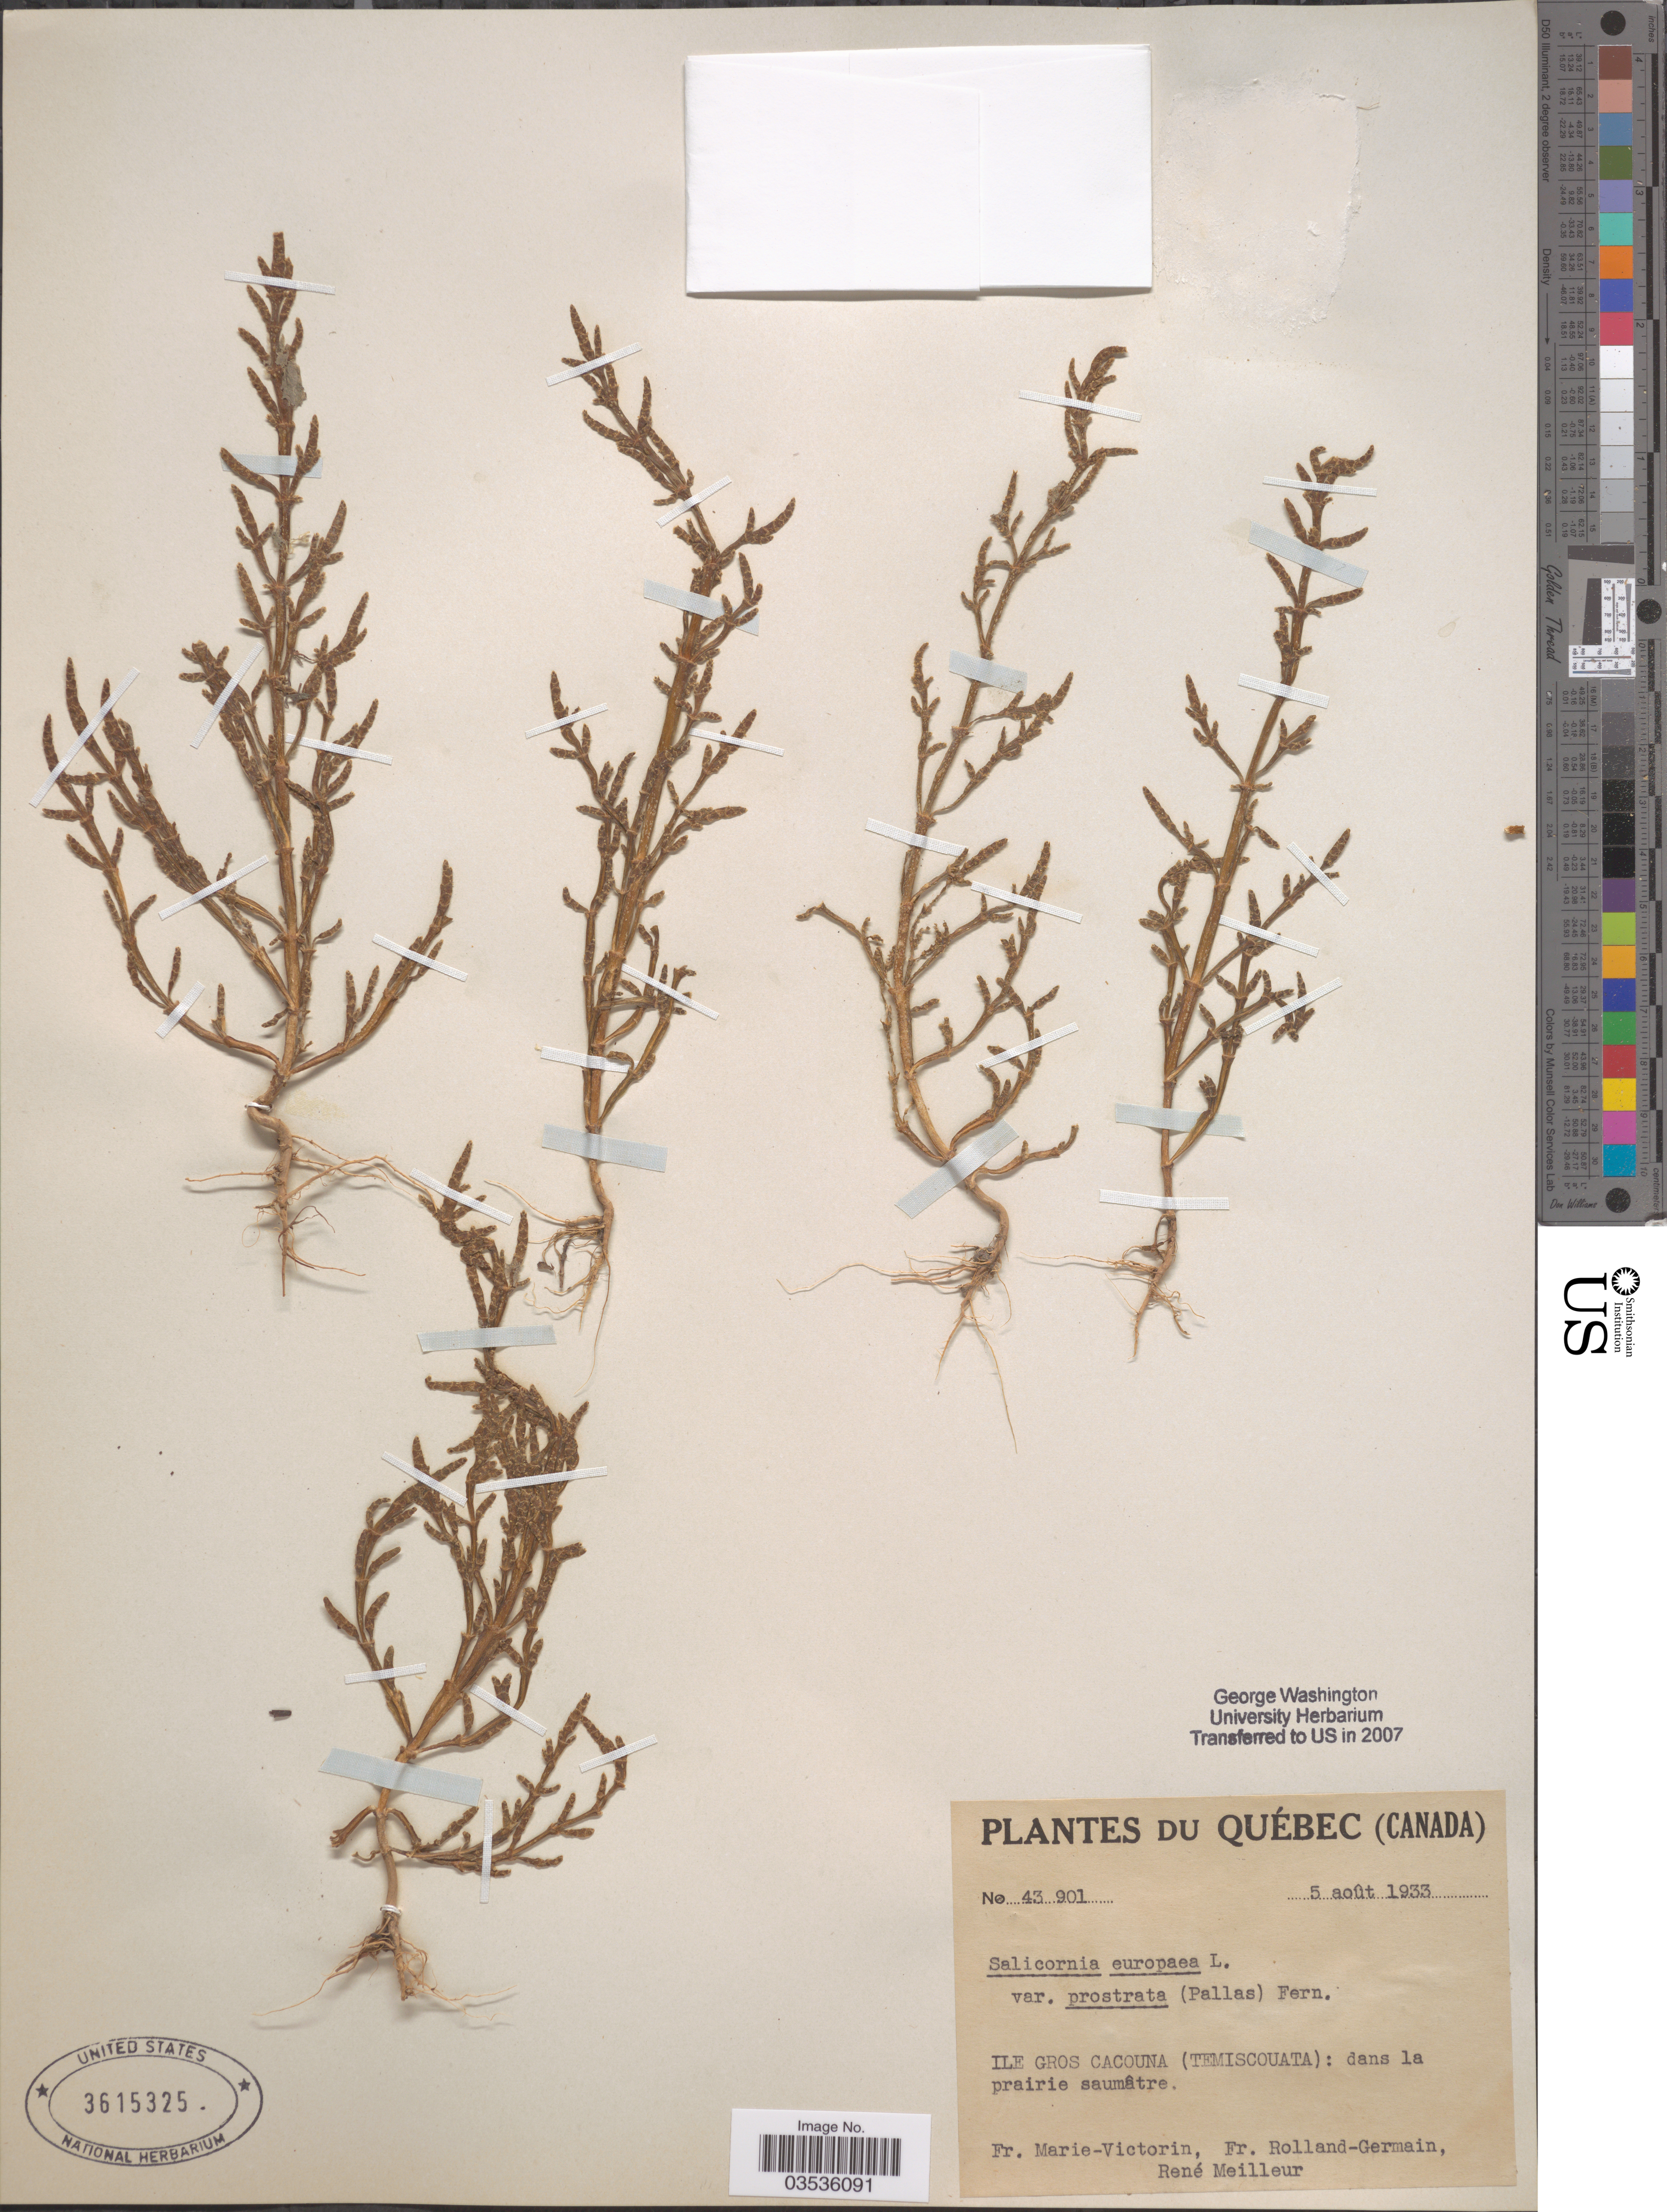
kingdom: Plantae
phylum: Tracheophyta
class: Magnoliopsida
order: Caryophyllales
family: Amaranthaceae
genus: Salicornia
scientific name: Salicornia europaea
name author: L.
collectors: F. Marie-Victorin, Rolland-Germain & R. Meilleur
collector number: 43901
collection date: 1933-08-05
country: Canada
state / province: Quebec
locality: Ile Gros Cacouna (Temiscouata): dans la prairie saumâtre.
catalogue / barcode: US 3615325